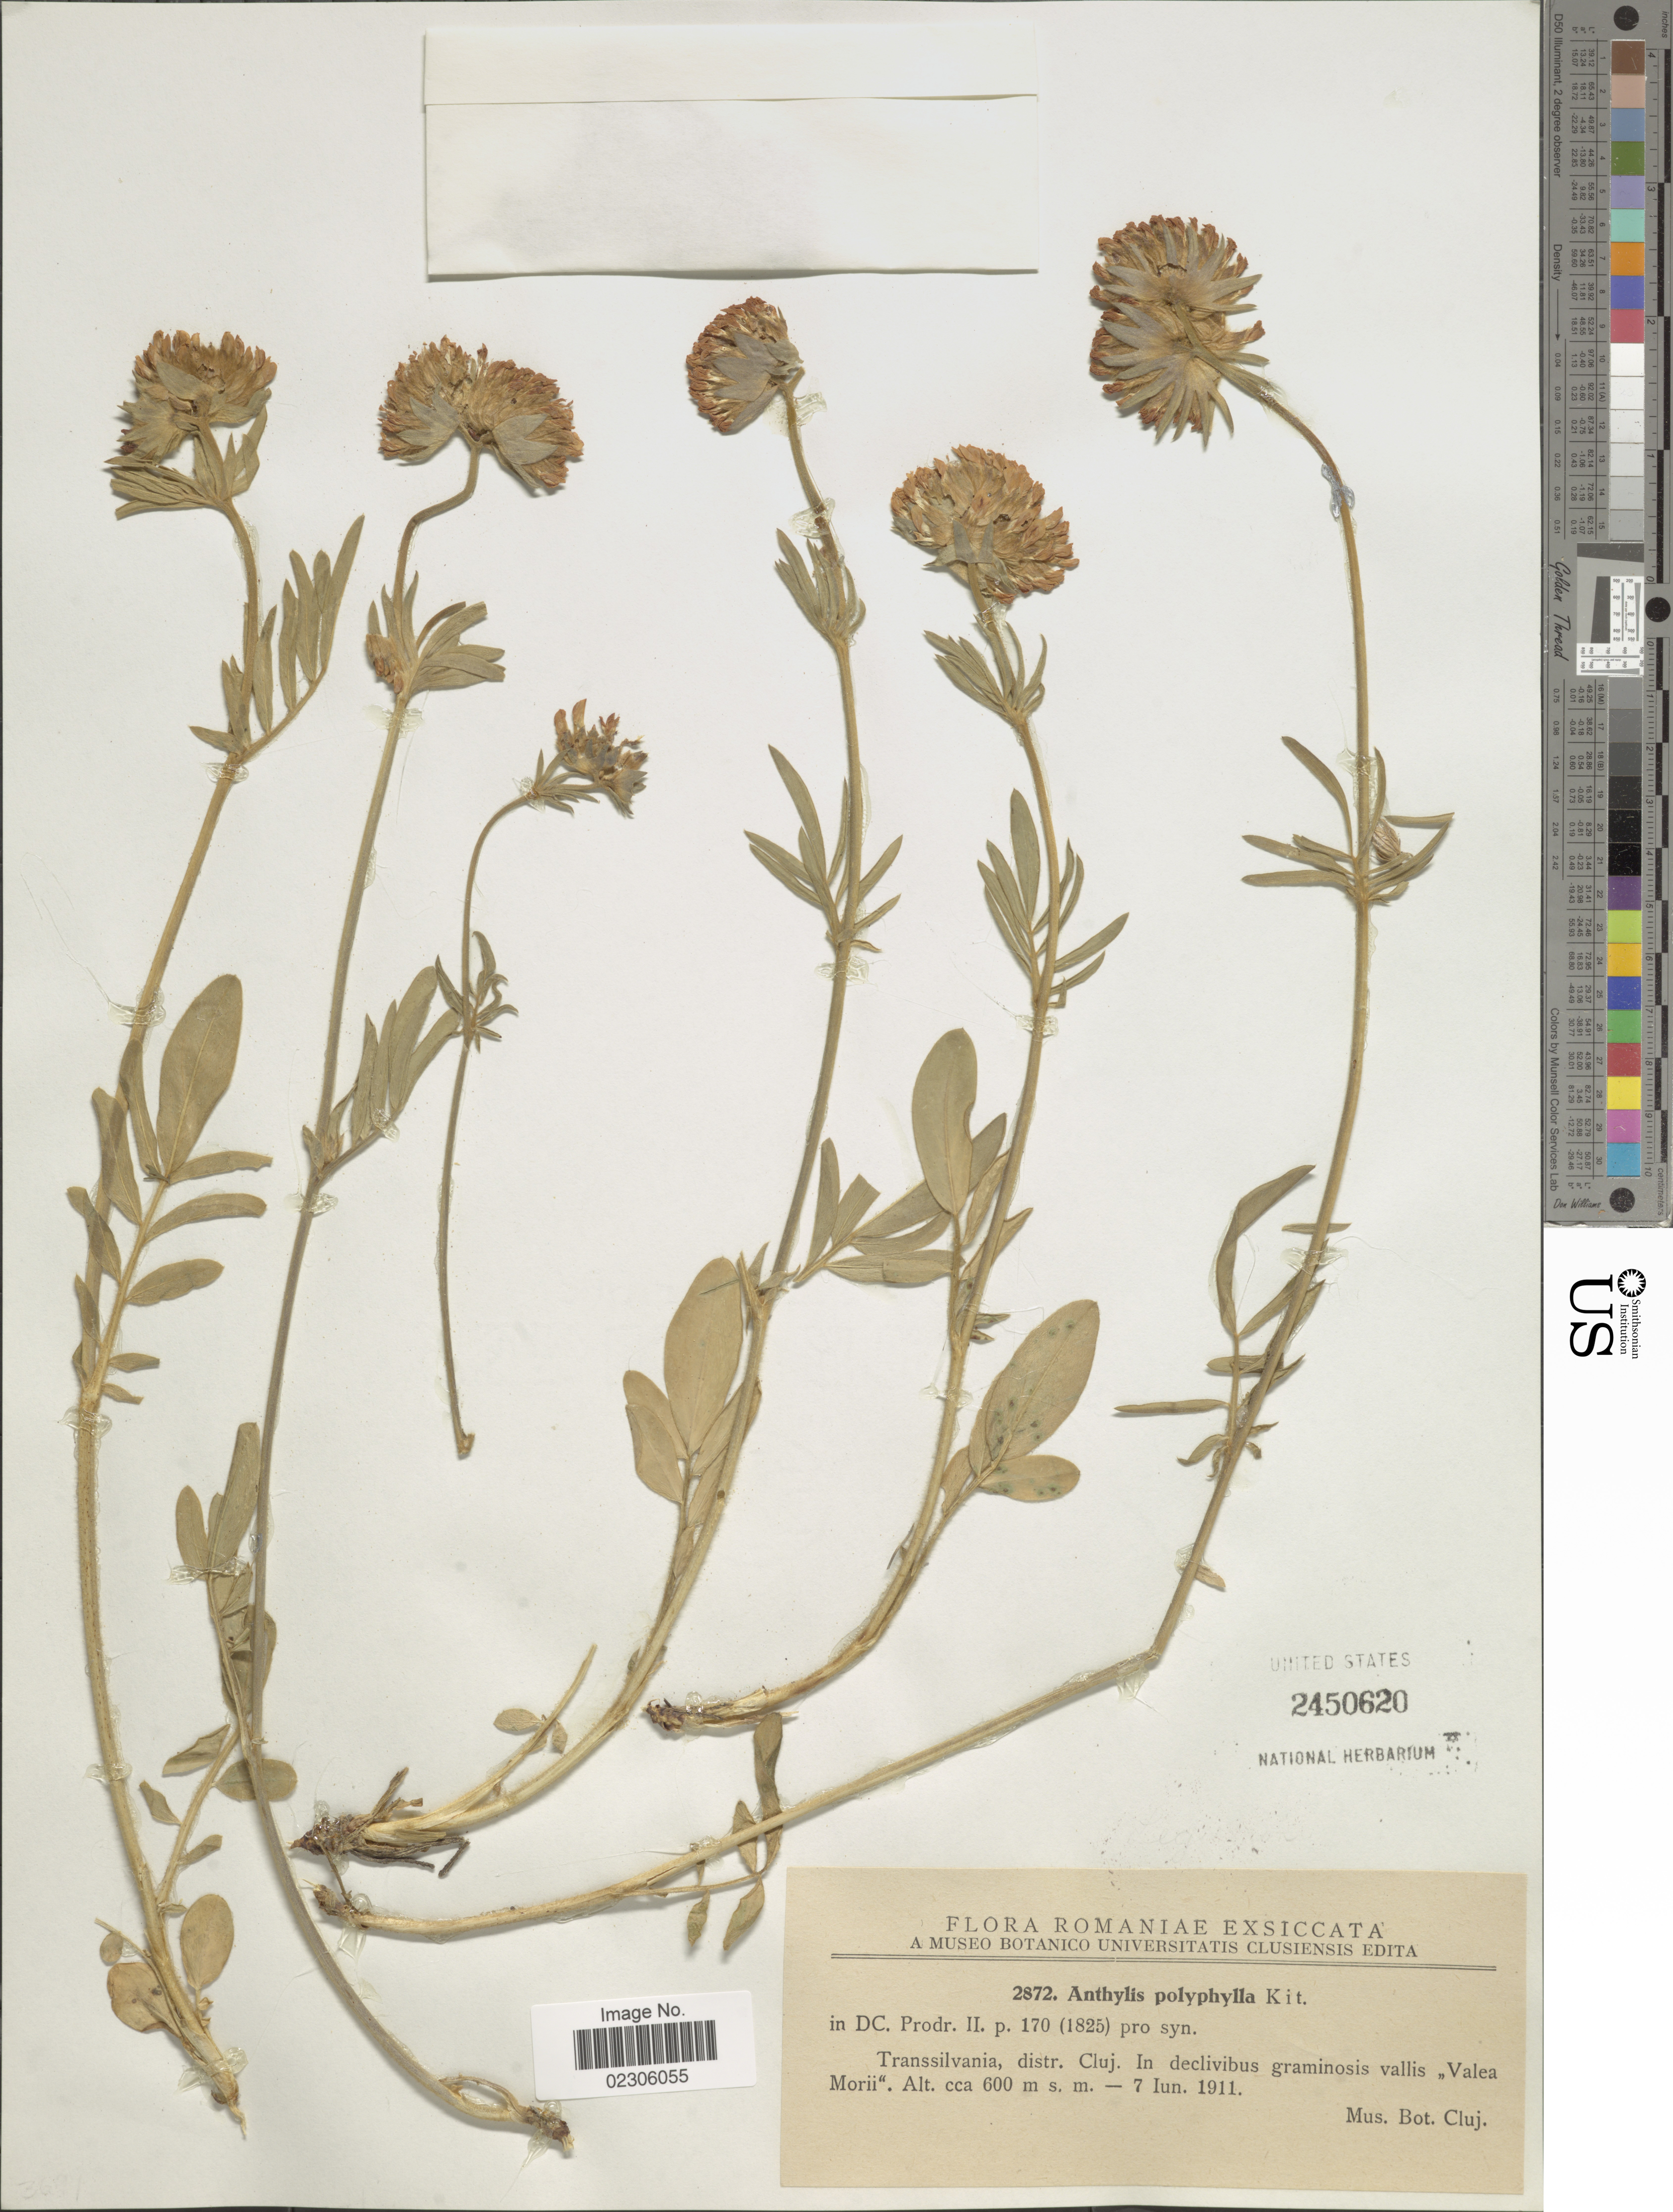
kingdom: Plantae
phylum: Tracheophyta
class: Magnoliopsida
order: Fabales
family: Fabaceae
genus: Anthyllis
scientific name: Anthyllis vulneraria subsp. polyphylla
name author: (DC.) Nyman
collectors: Mus. Bot. Cluj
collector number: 2872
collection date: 1911-06-07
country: Romania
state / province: Cluj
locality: Transsilvania, vallis Valea Morii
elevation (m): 600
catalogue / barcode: US 2450620